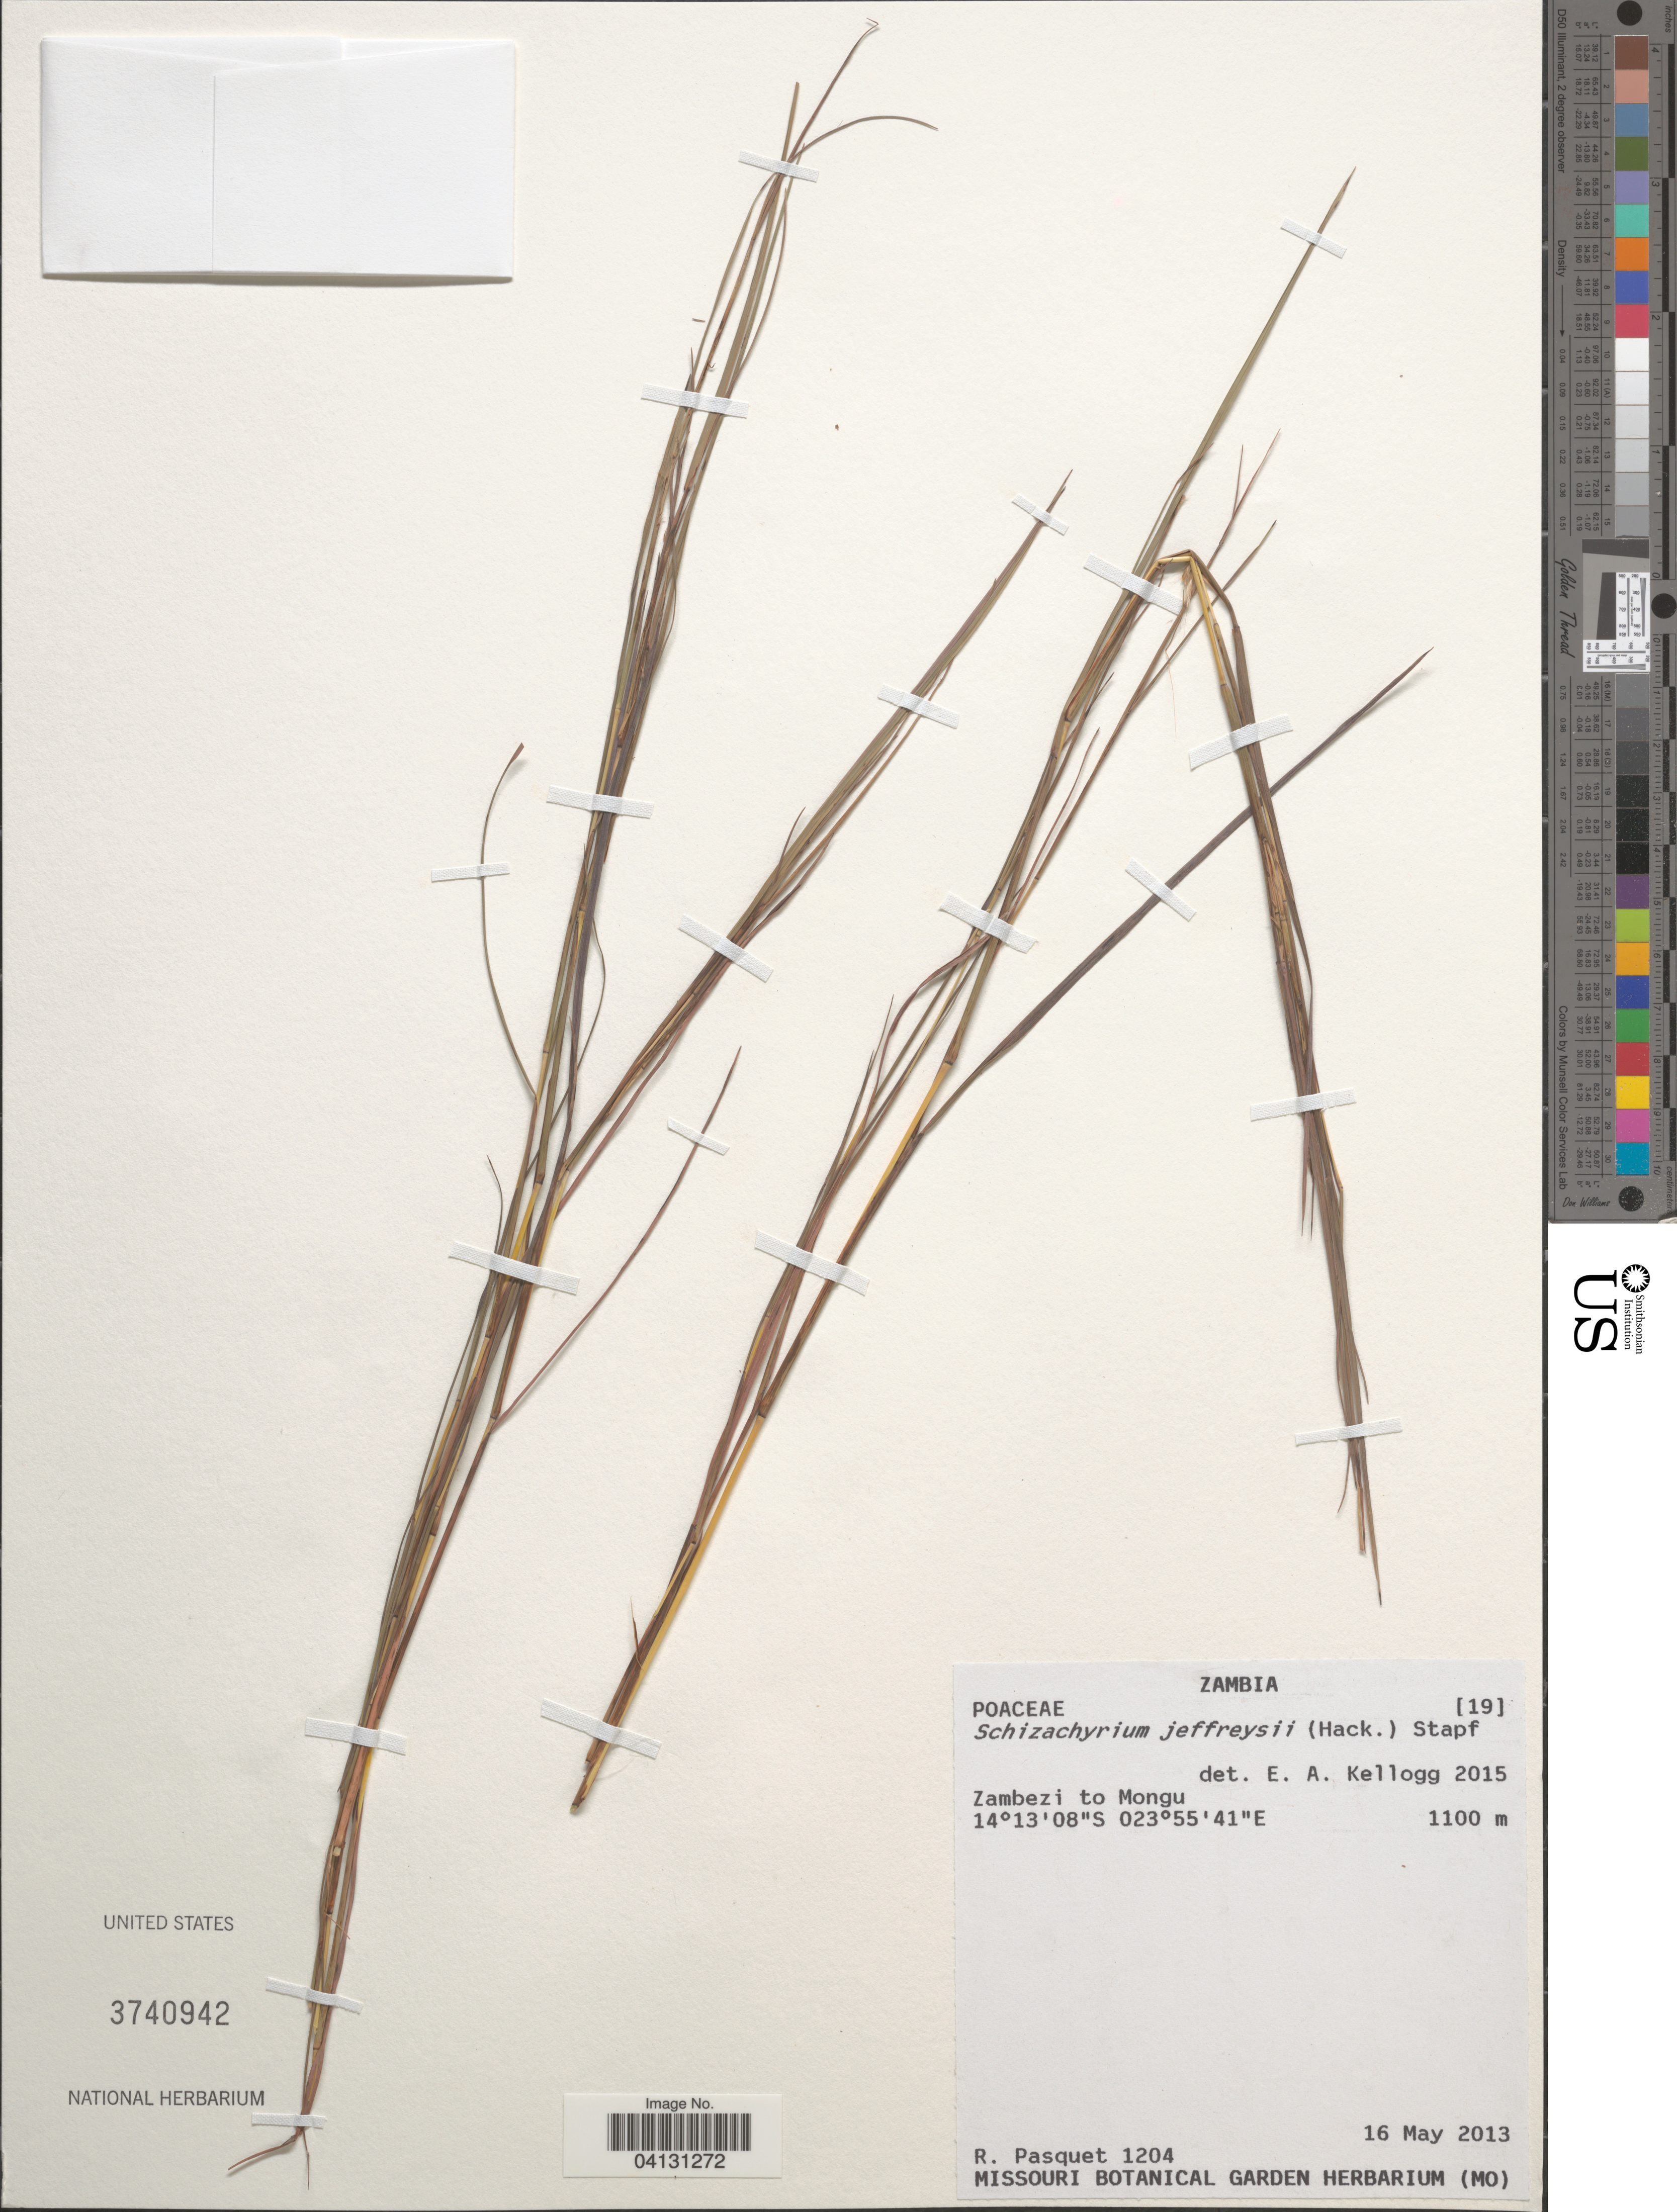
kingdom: Plantae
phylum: Tracheophyta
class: Liliopsida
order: Poales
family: Poaceae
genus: Schizachyrium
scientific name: Schizachyrium jeffreysii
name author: (Hack.) Stapf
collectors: R. Pasquet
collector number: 1204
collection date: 2013-05-16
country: Zambia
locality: Zambezi to Mongu.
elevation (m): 1100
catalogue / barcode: US 3740942